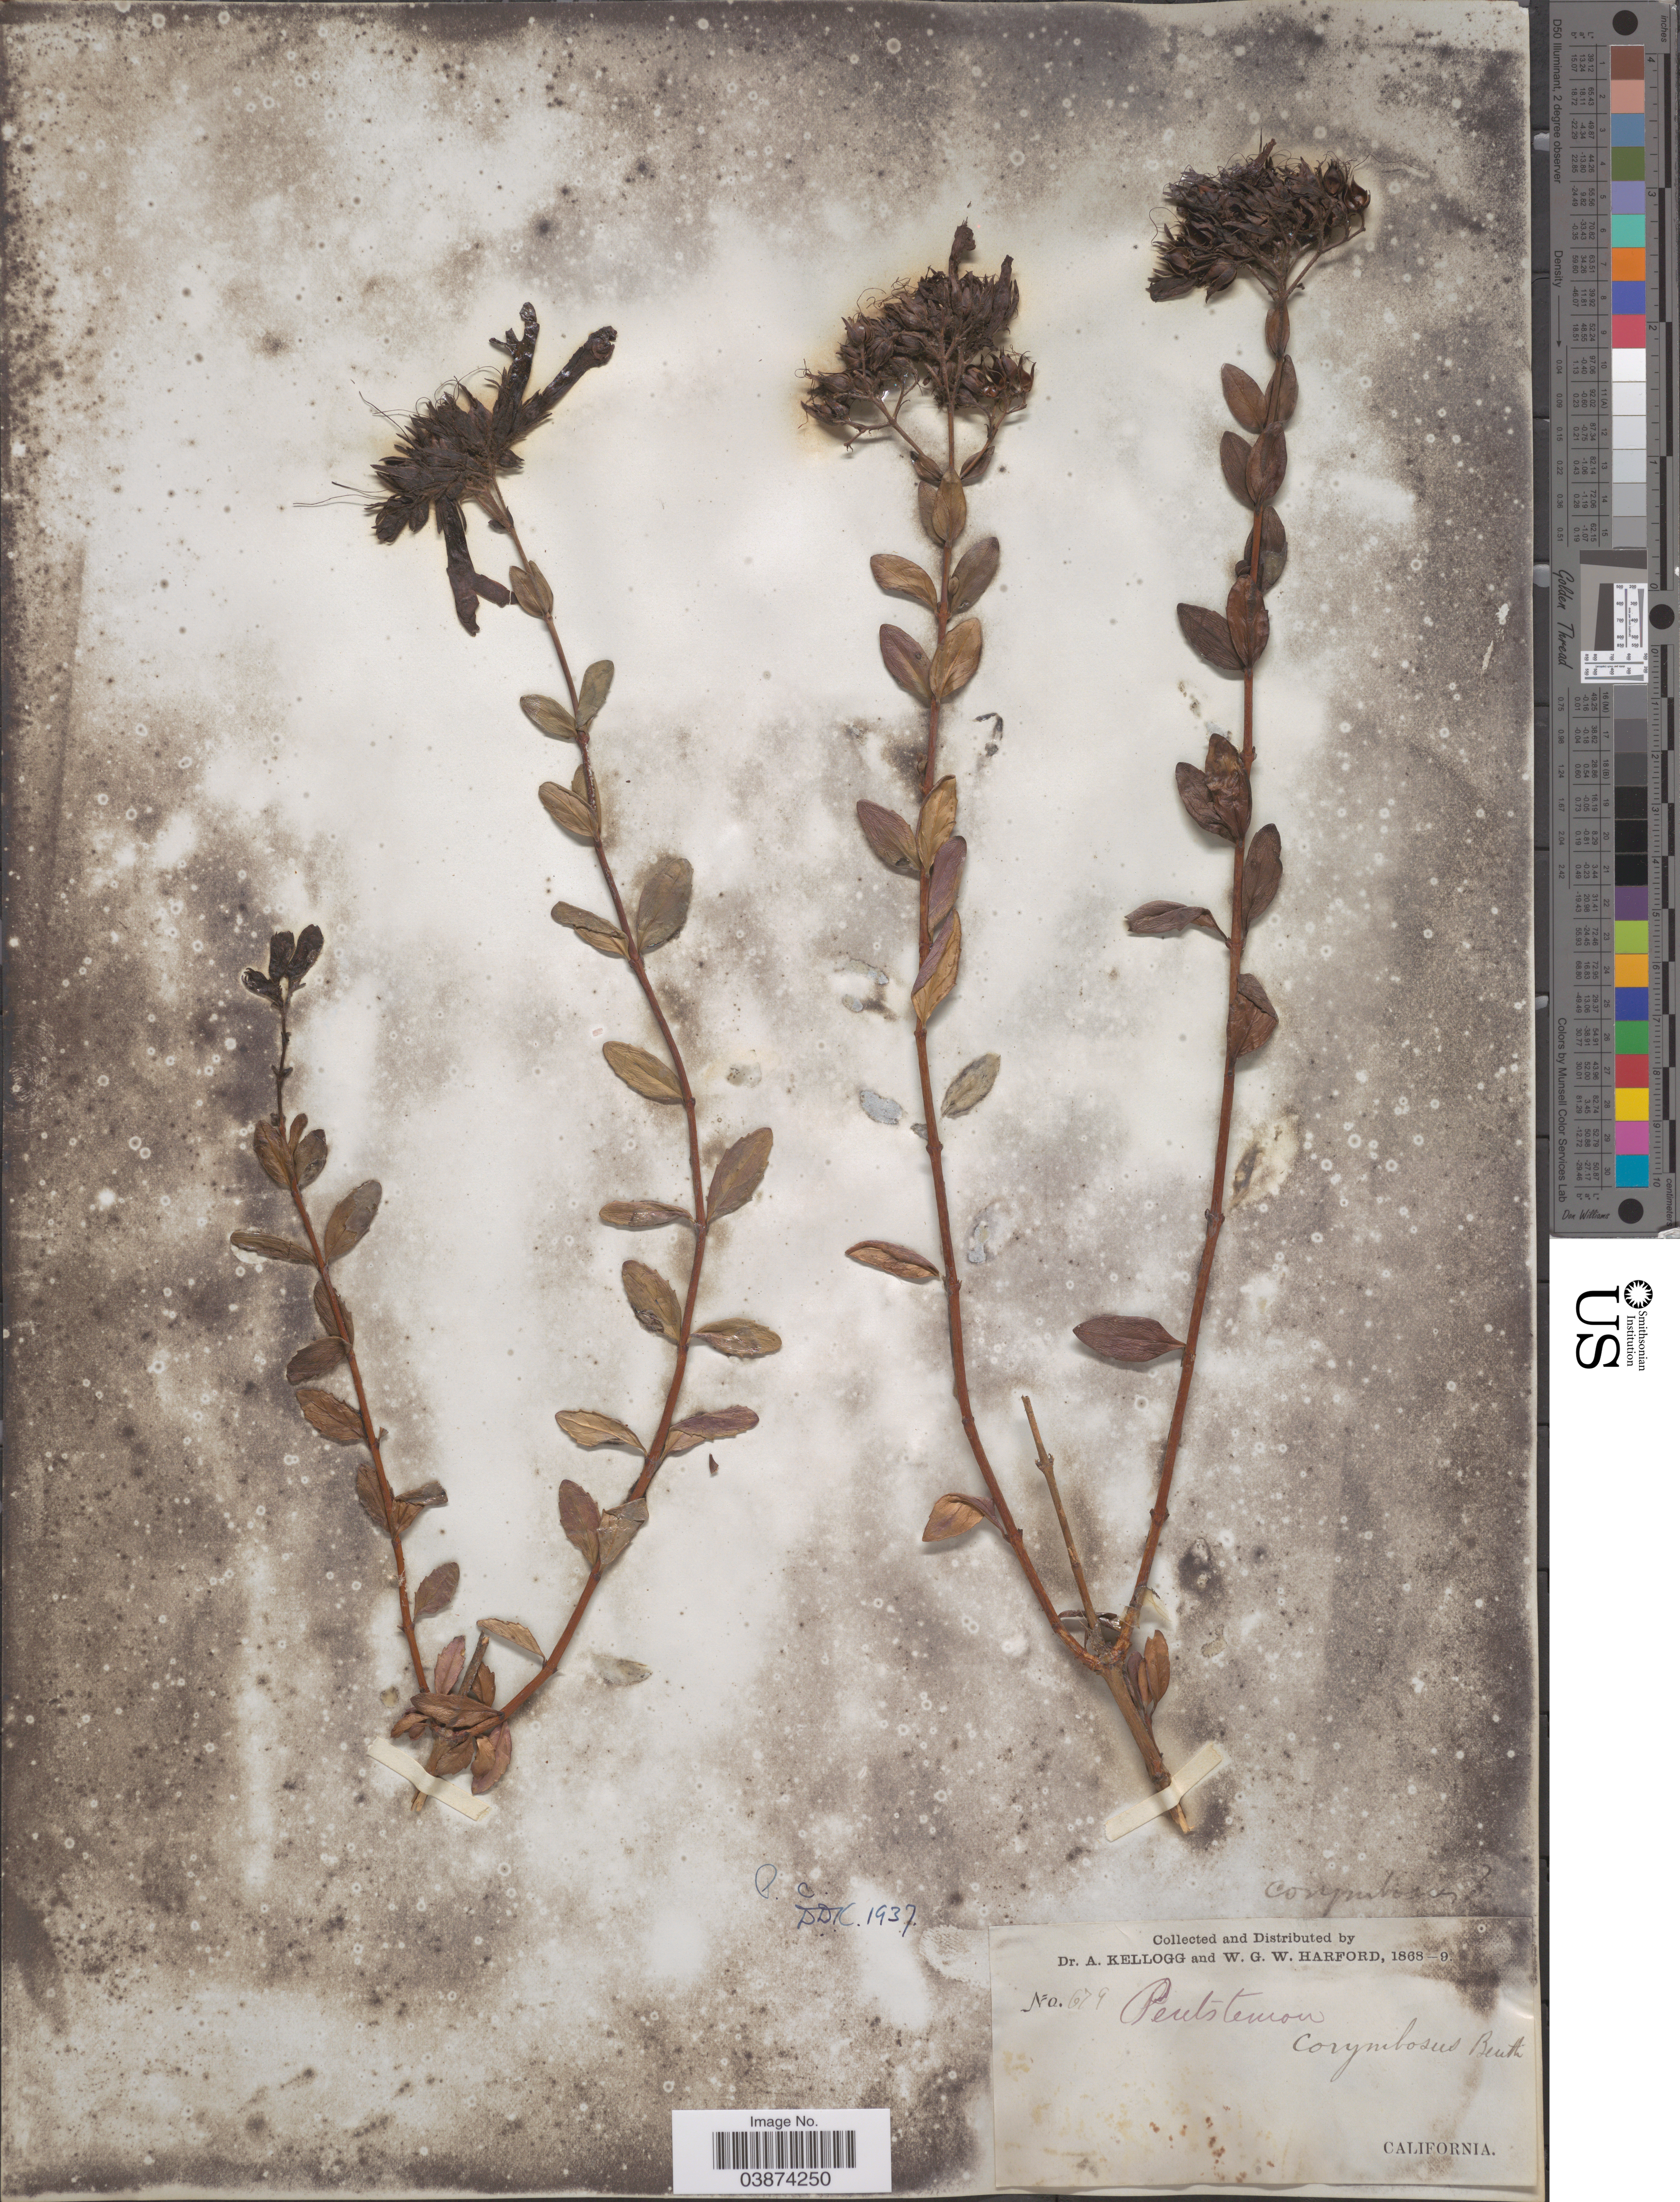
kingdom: Plantae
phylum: Tracheophyta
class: Magnoliopsida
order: Lamiales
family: Plantaginaceae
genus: Penstemon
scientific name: Penstemon corymbosus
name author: Benth.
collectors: A. Kellogg & W. G. W. Harford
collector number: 679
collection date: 1868/1869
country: United States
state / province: California